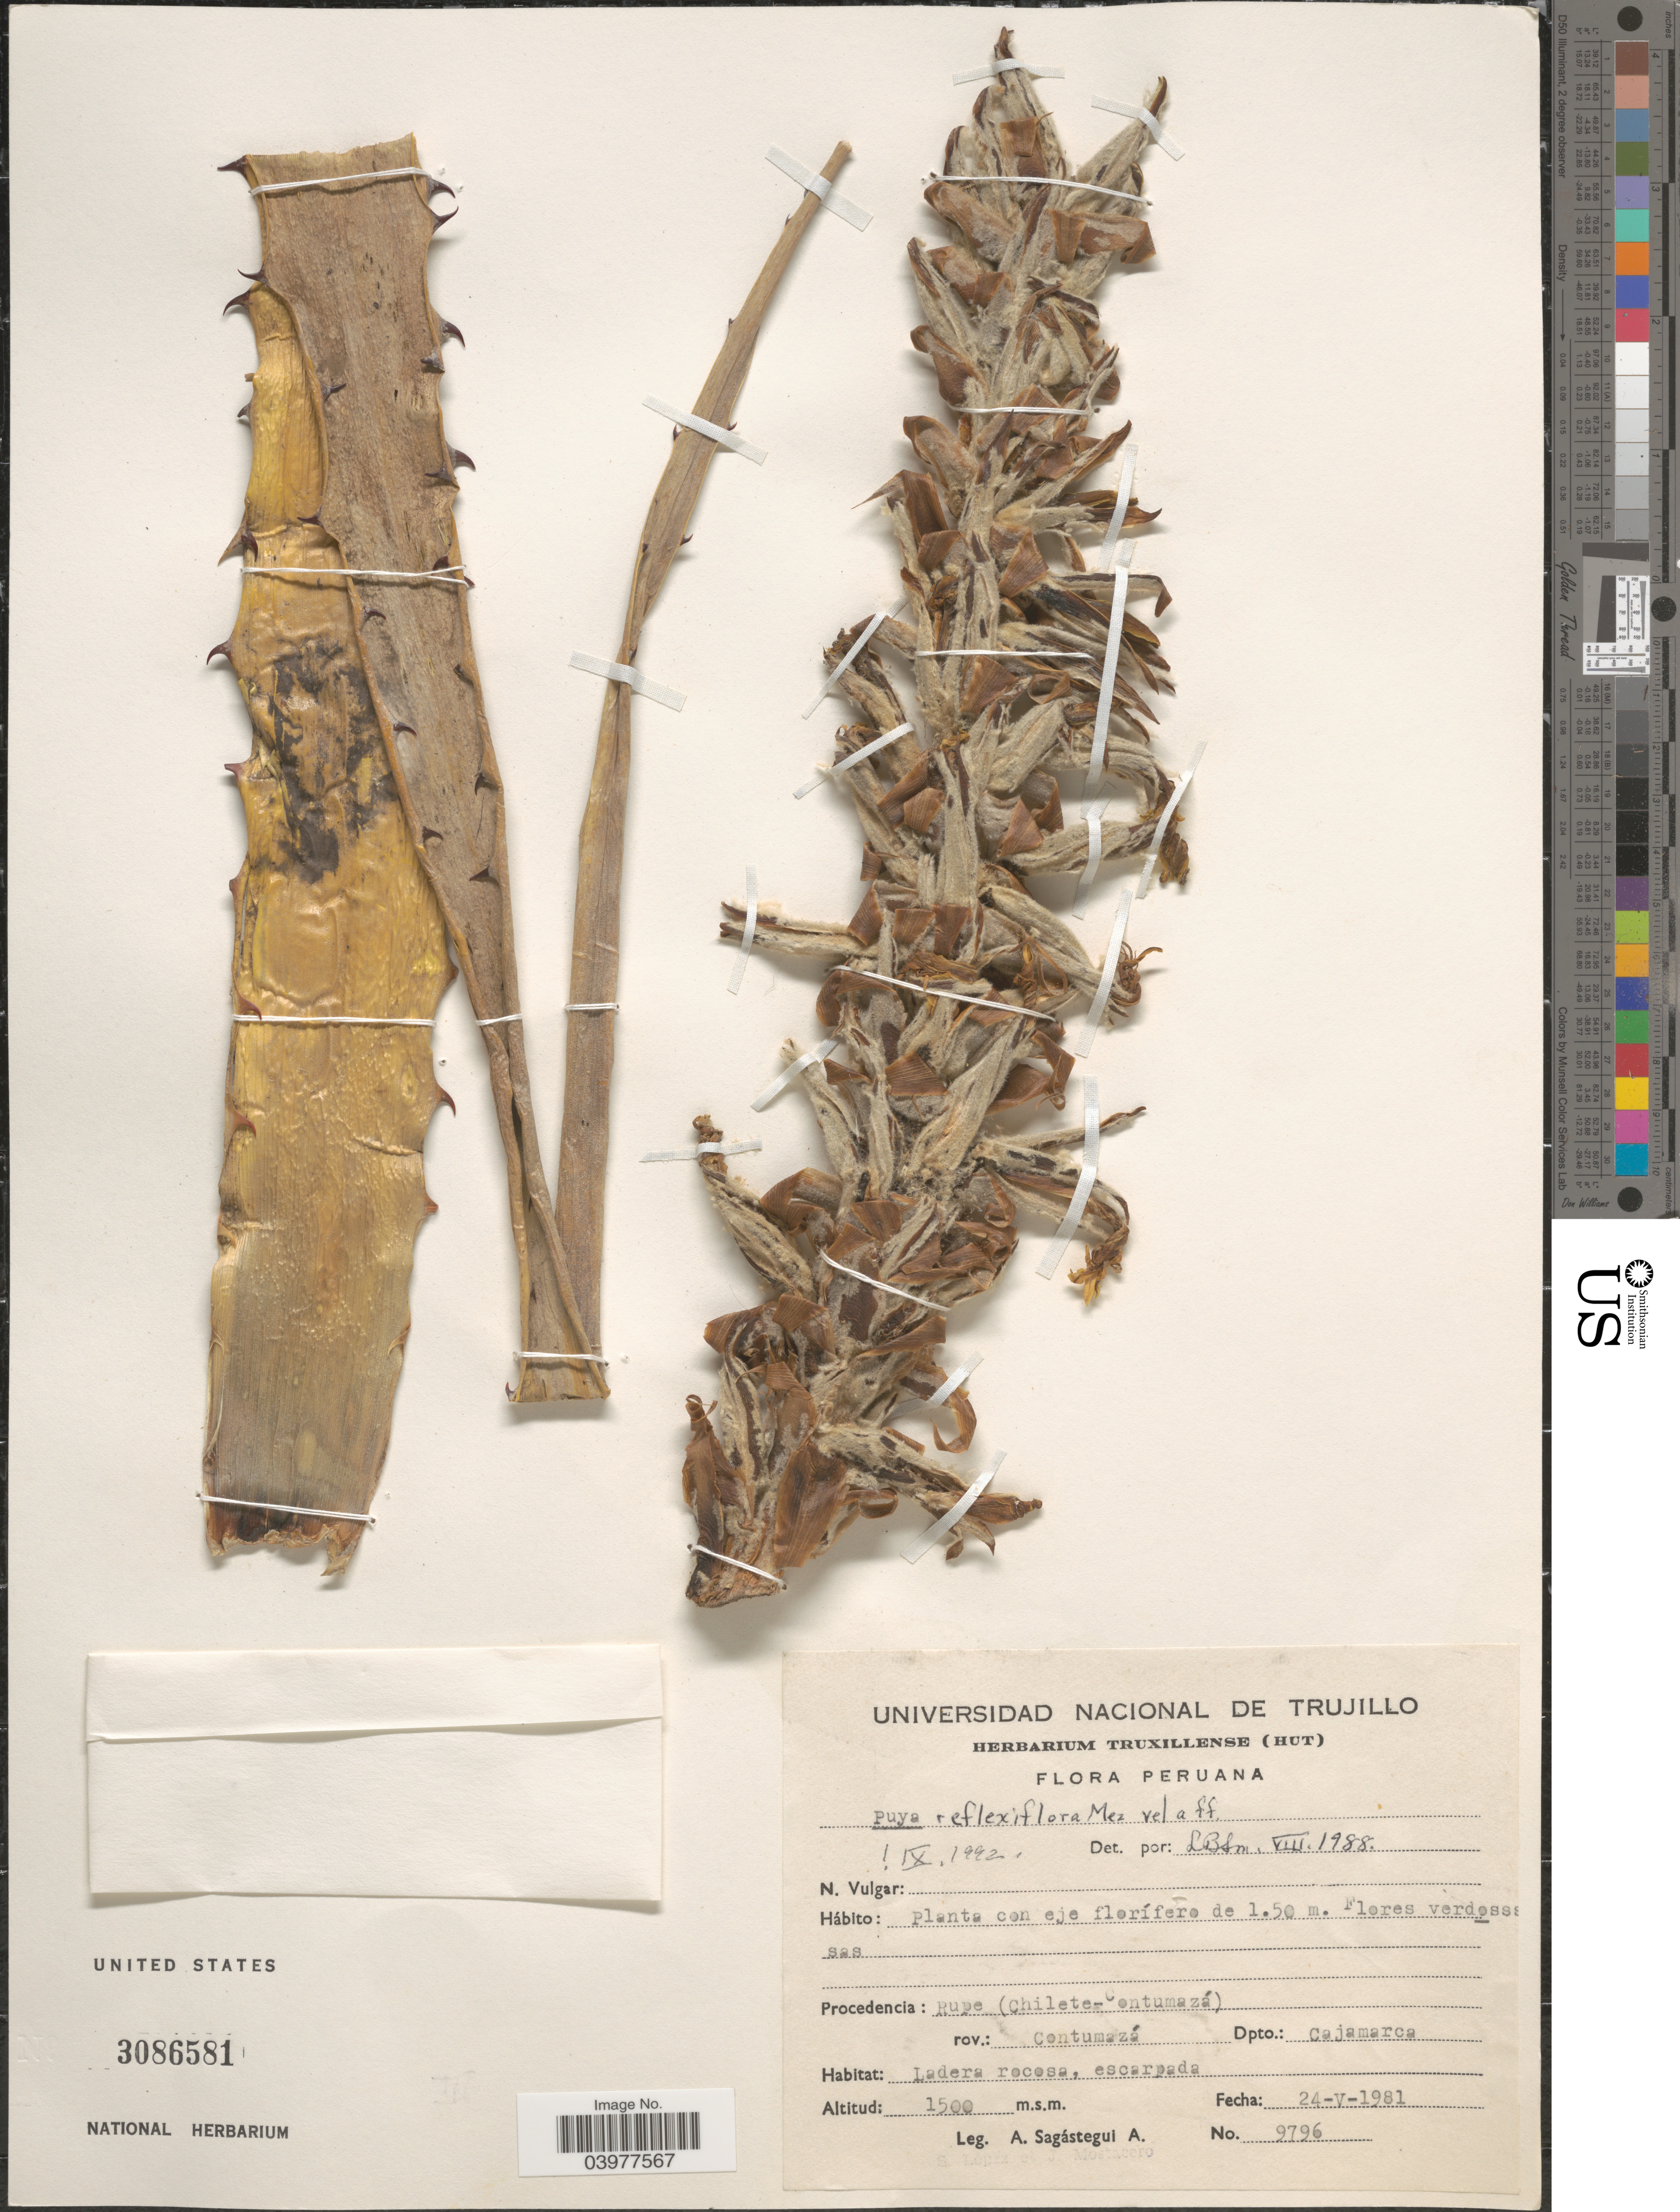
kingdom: Plantae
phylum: Tracheophyta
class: Liliopsida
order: Poales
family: Bromeliaceae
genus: Puya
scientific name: Puya reflexiflora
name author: Mez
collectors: A. Sagástegui A., S. Lopez & J. Mostacero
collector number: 9796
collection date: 1981-05-24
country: Peru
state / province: Cajamarca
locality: Rupe (Chilete-Contumazá). Rov.: Contumazá. Dpto.: Cajamarca.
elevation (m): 1500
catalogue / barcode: US 3086581